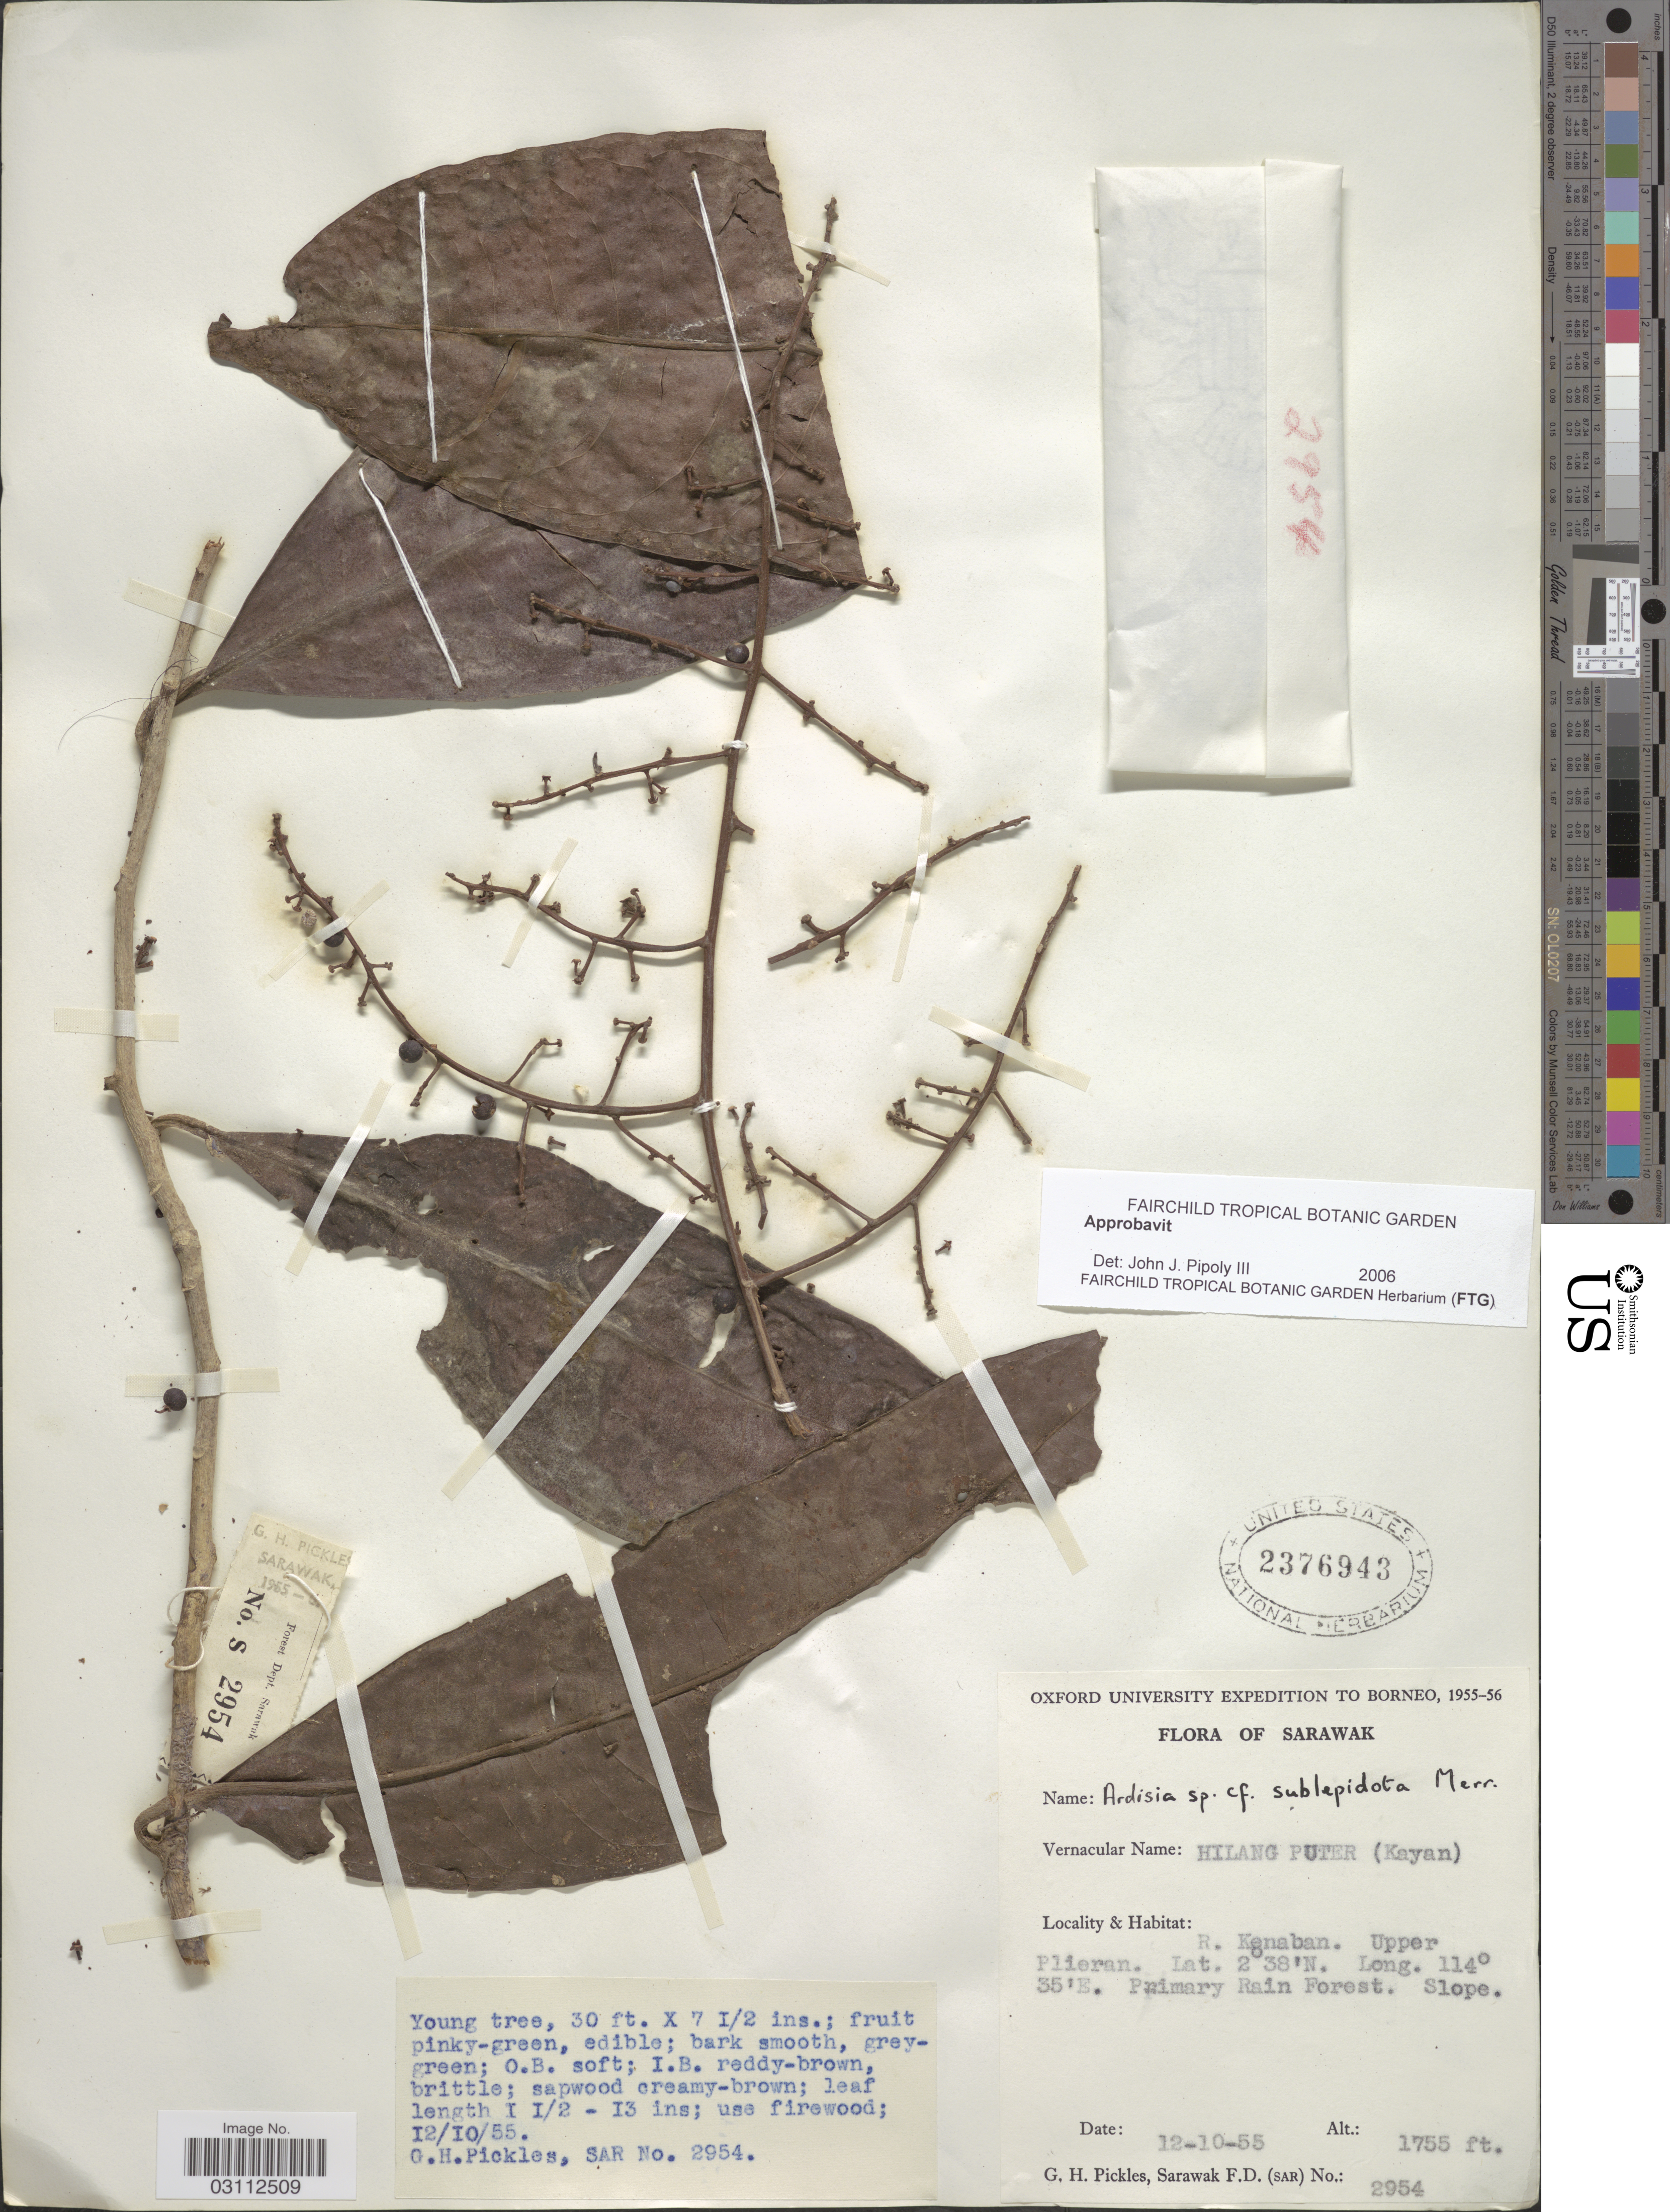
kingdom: Plantae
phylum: Tracheophyta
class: Magnoliopsida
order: Ericales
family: Primulaceae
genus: Ardisia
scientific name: Ardisia sublepidota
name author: Merr.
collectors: G. Pickles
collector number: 2954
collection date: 1955-10-12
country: Malaysia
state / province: Sarawak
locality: Borneo. R. Kenaban. Upper Plieran.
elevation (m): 535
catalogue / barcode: US 2376943